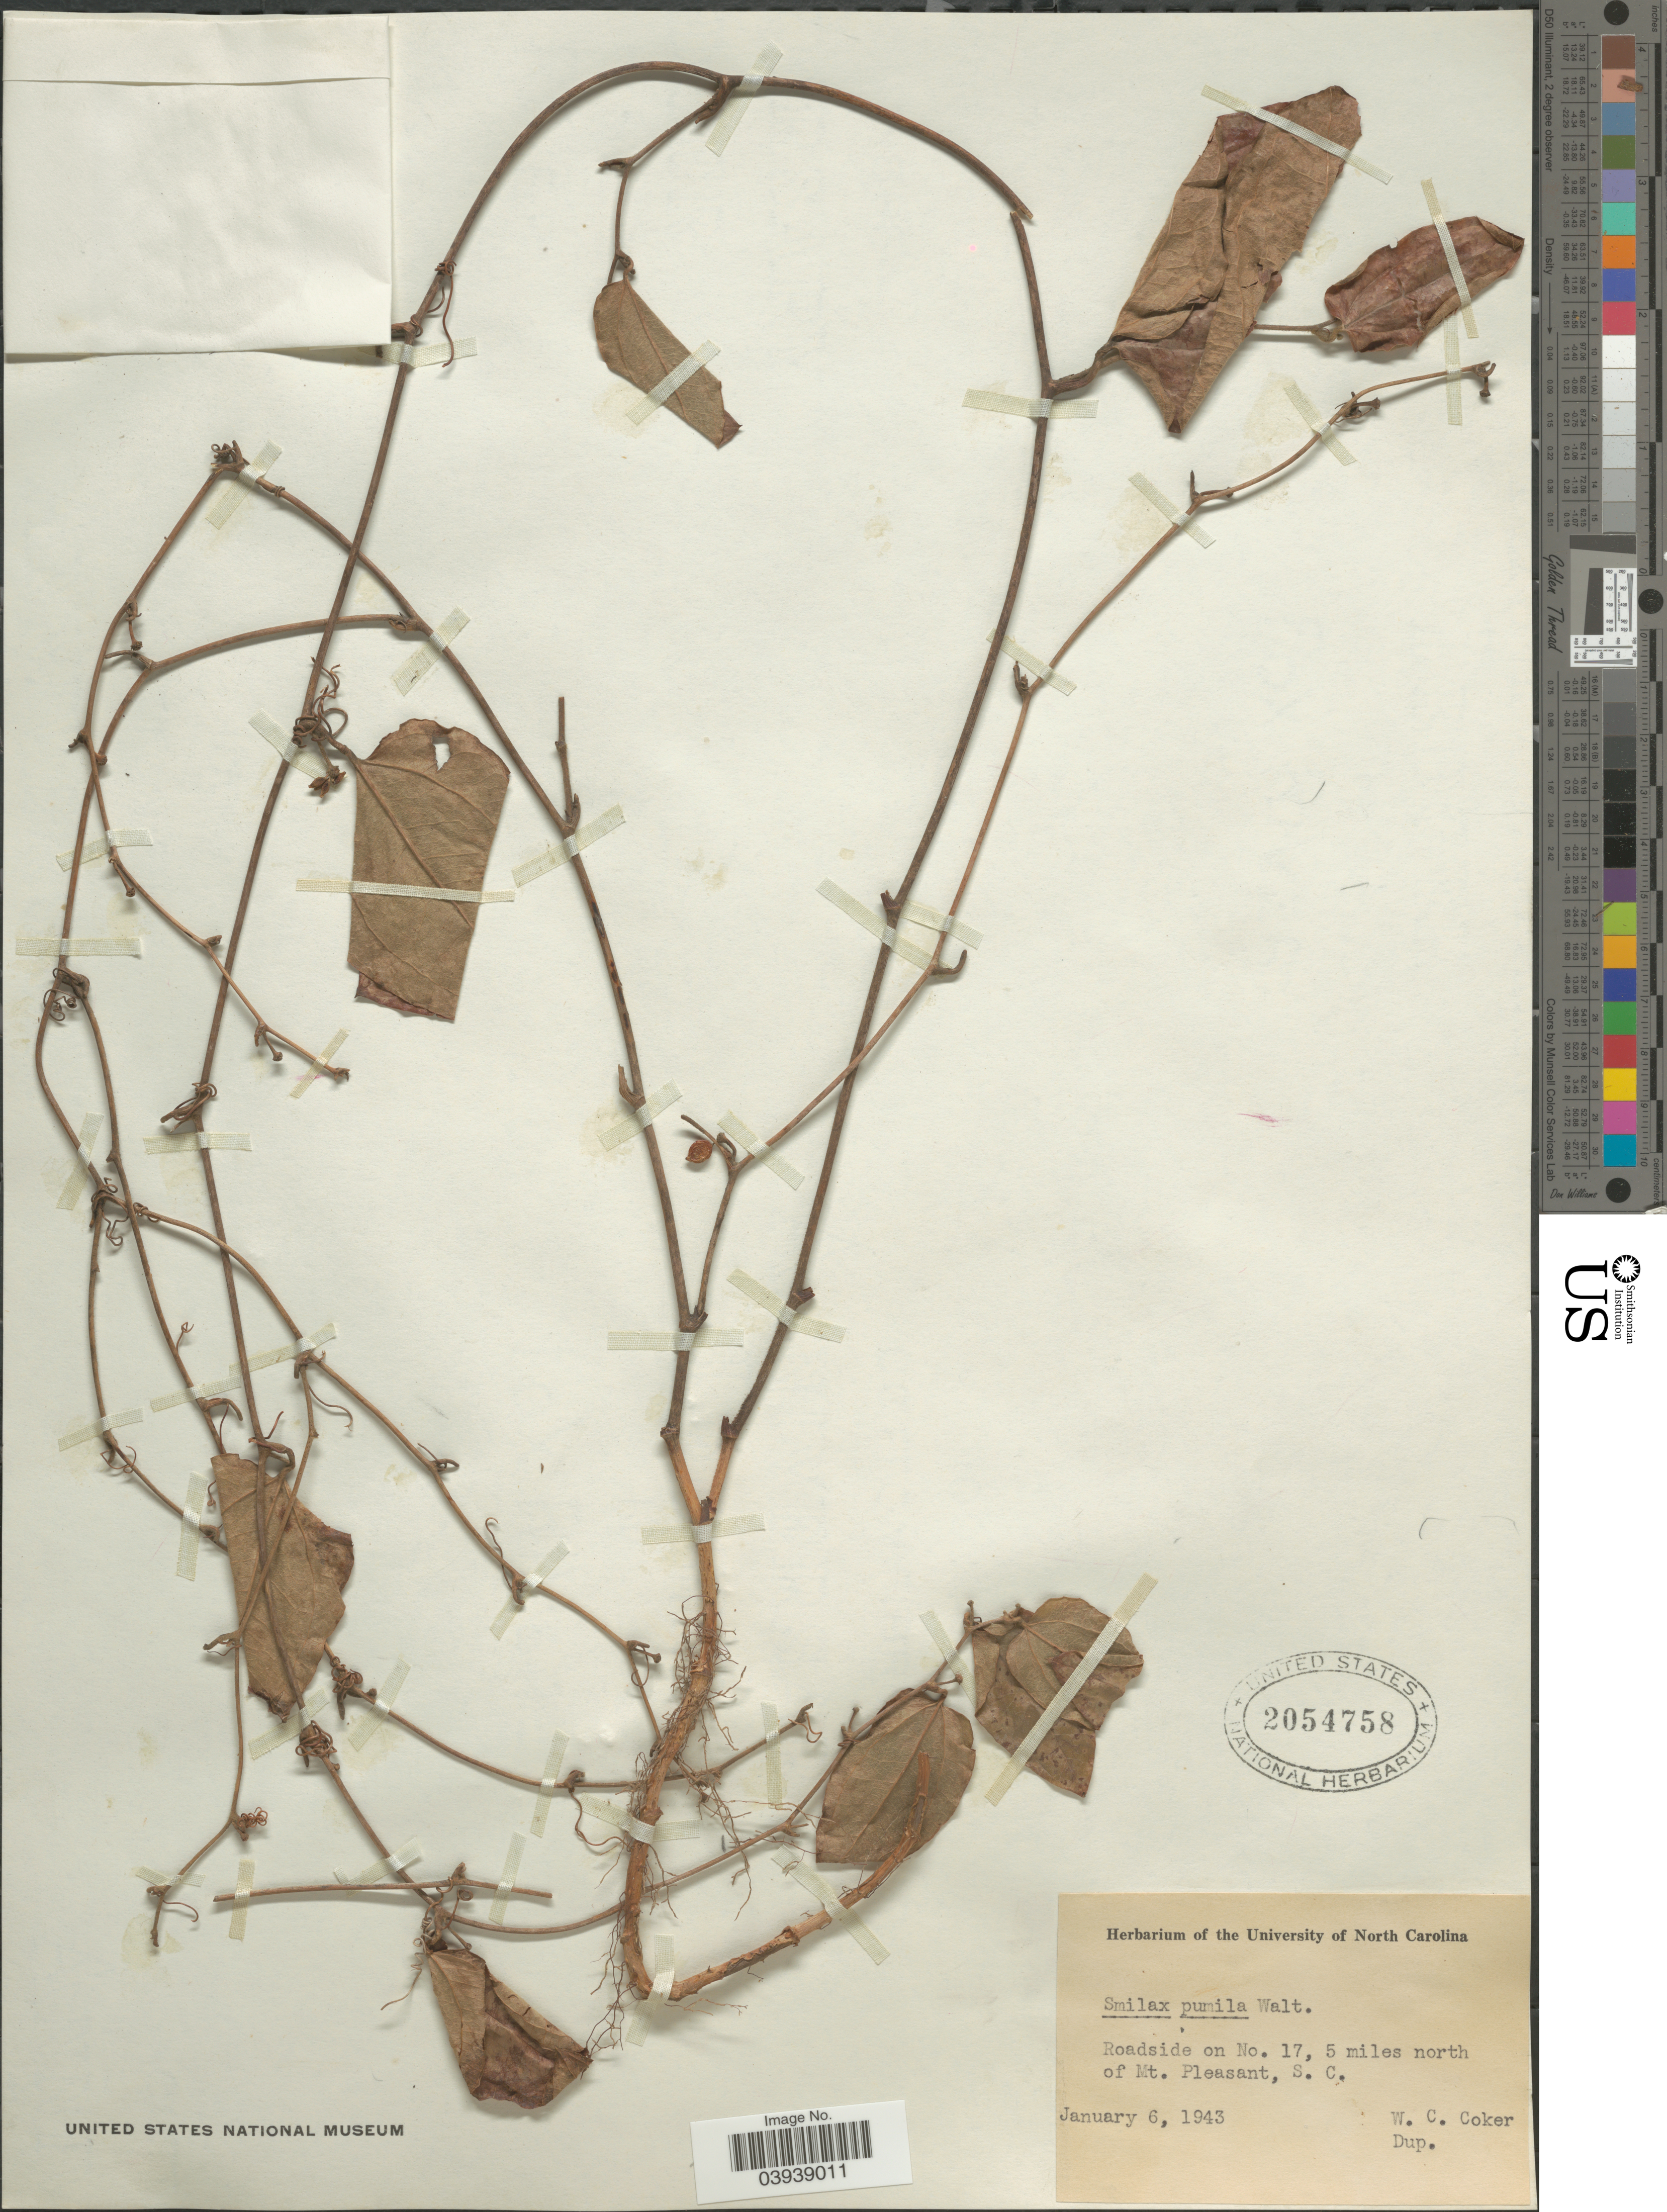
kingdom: Plantae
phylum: Tracheophyta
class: Liliopsida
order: Liliales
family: Smilacaceae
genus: Smilax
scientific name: Smilax pumila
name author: Walter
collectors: W. Coker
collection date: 1943-01-06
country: United States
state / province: South Carolina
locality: Roadside on No. 17, 5 miles north of Mt. Pleasant.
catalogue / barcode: US 2054758